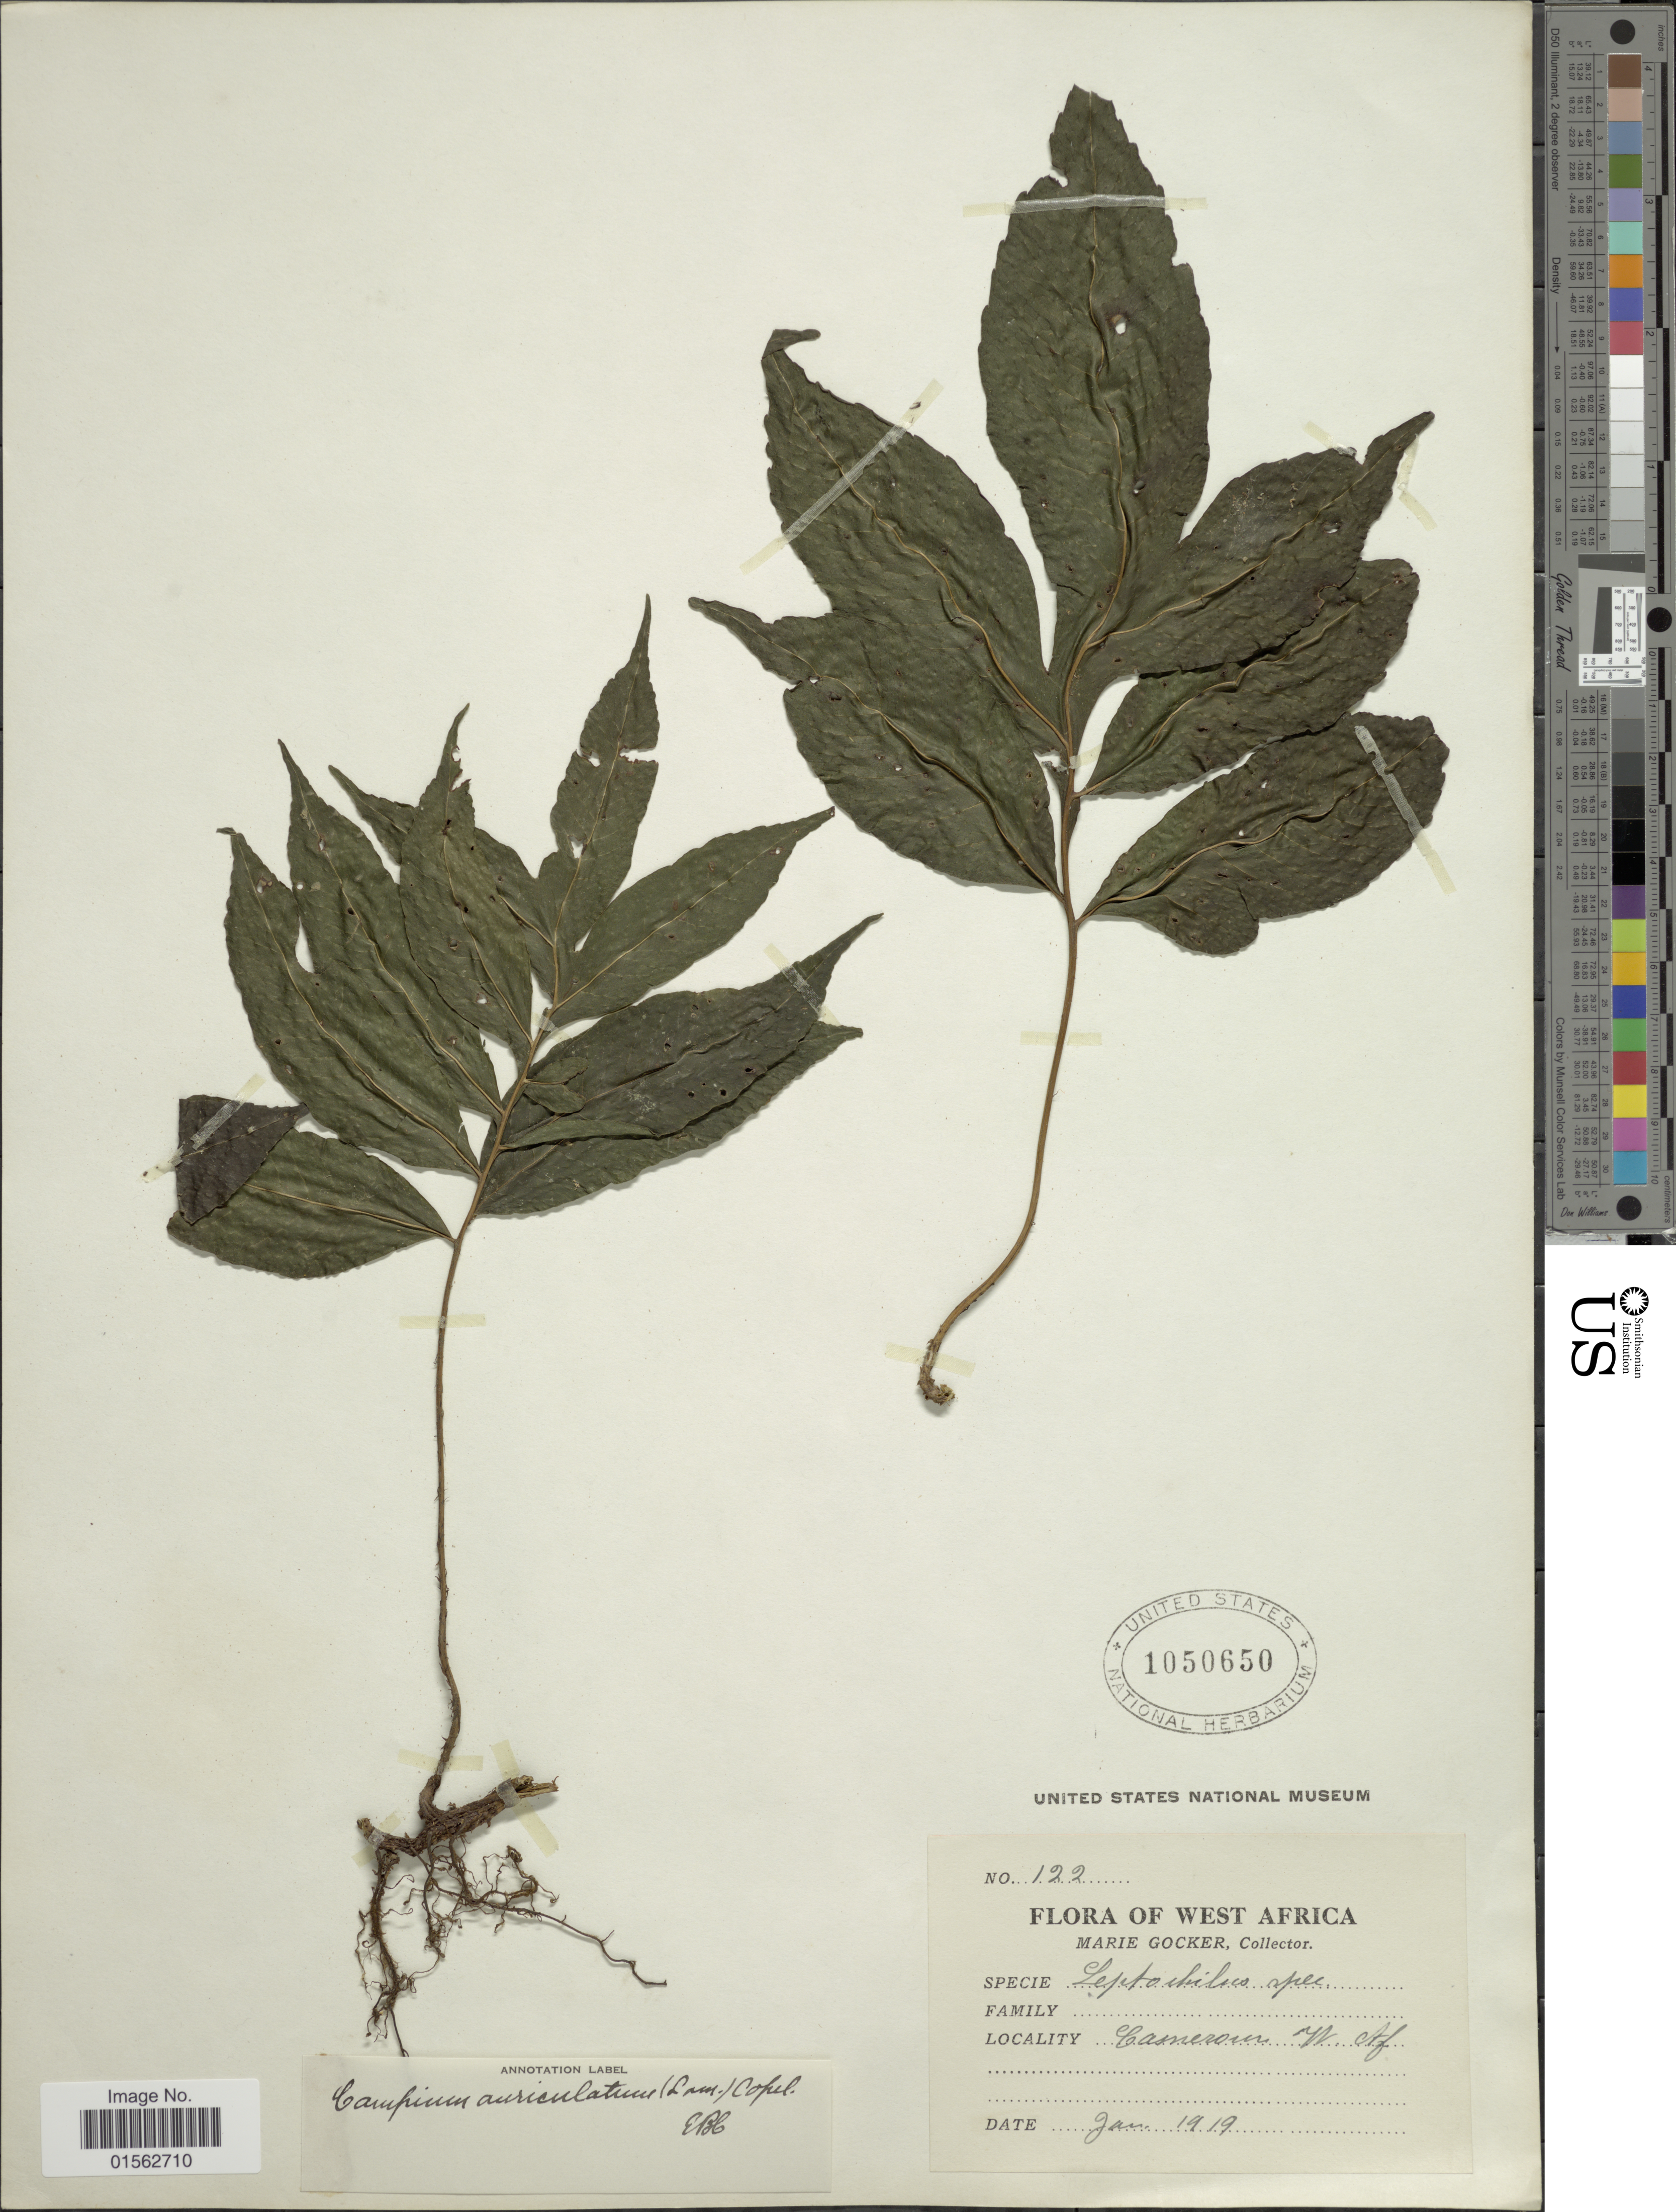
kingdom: Plantae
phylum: Tracheophyta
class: Polypodiopsida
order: Polypodiales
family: Dryopteridaceae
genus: Bolbitis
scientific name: Bolbitis auriculata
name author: (Lam.) Alston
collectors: M. Gocker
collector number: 122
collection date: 1919-01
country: Cameroon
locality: West Africa, Cameroon, W. Af.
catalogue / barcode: US 1050650